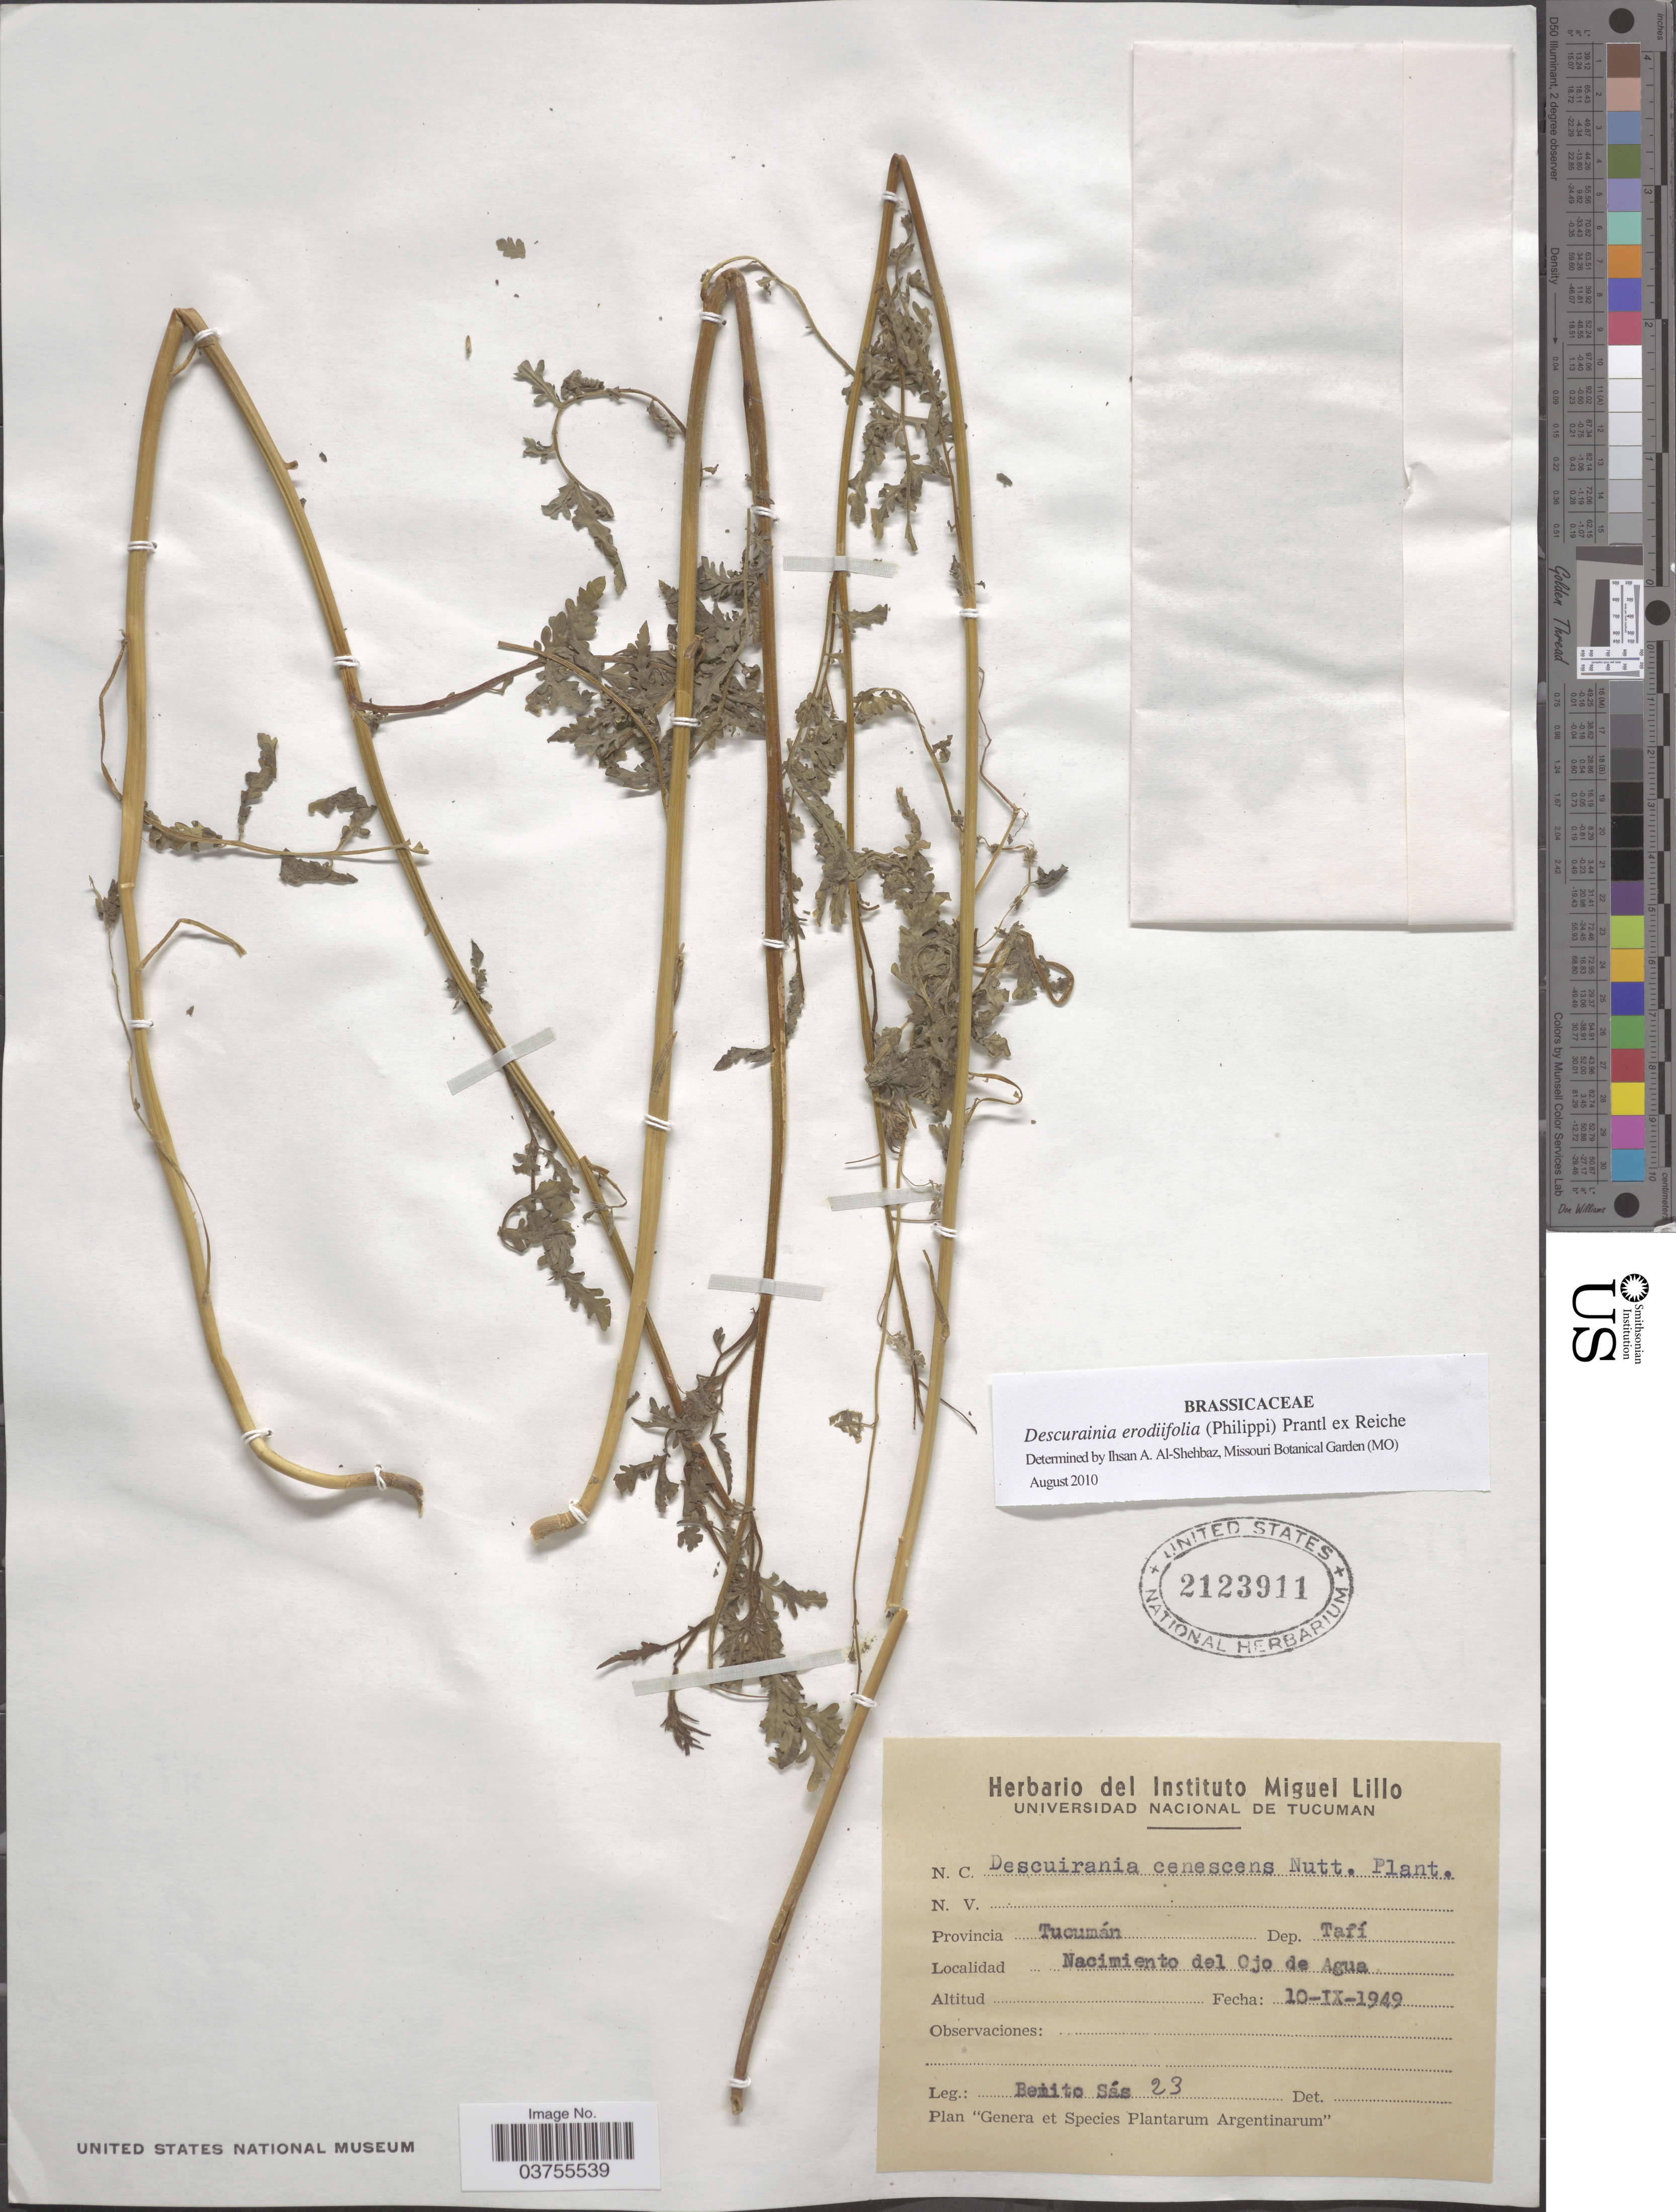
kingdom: Plantae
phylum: Tracheophyta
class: Magnoliopsida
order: Brassicales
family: Brassicaceae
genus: Descurainia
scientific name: Descurainia erodiifolia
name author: (Phil. & C.A. Mey.) Prantl ex Reiche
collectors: B. Sás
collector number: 23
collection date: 1949-09-10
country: Argentina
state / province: Tucuman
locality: Dep.: Tafí. Nacimiento del Ojo de Agua.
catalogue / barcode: US 2123911